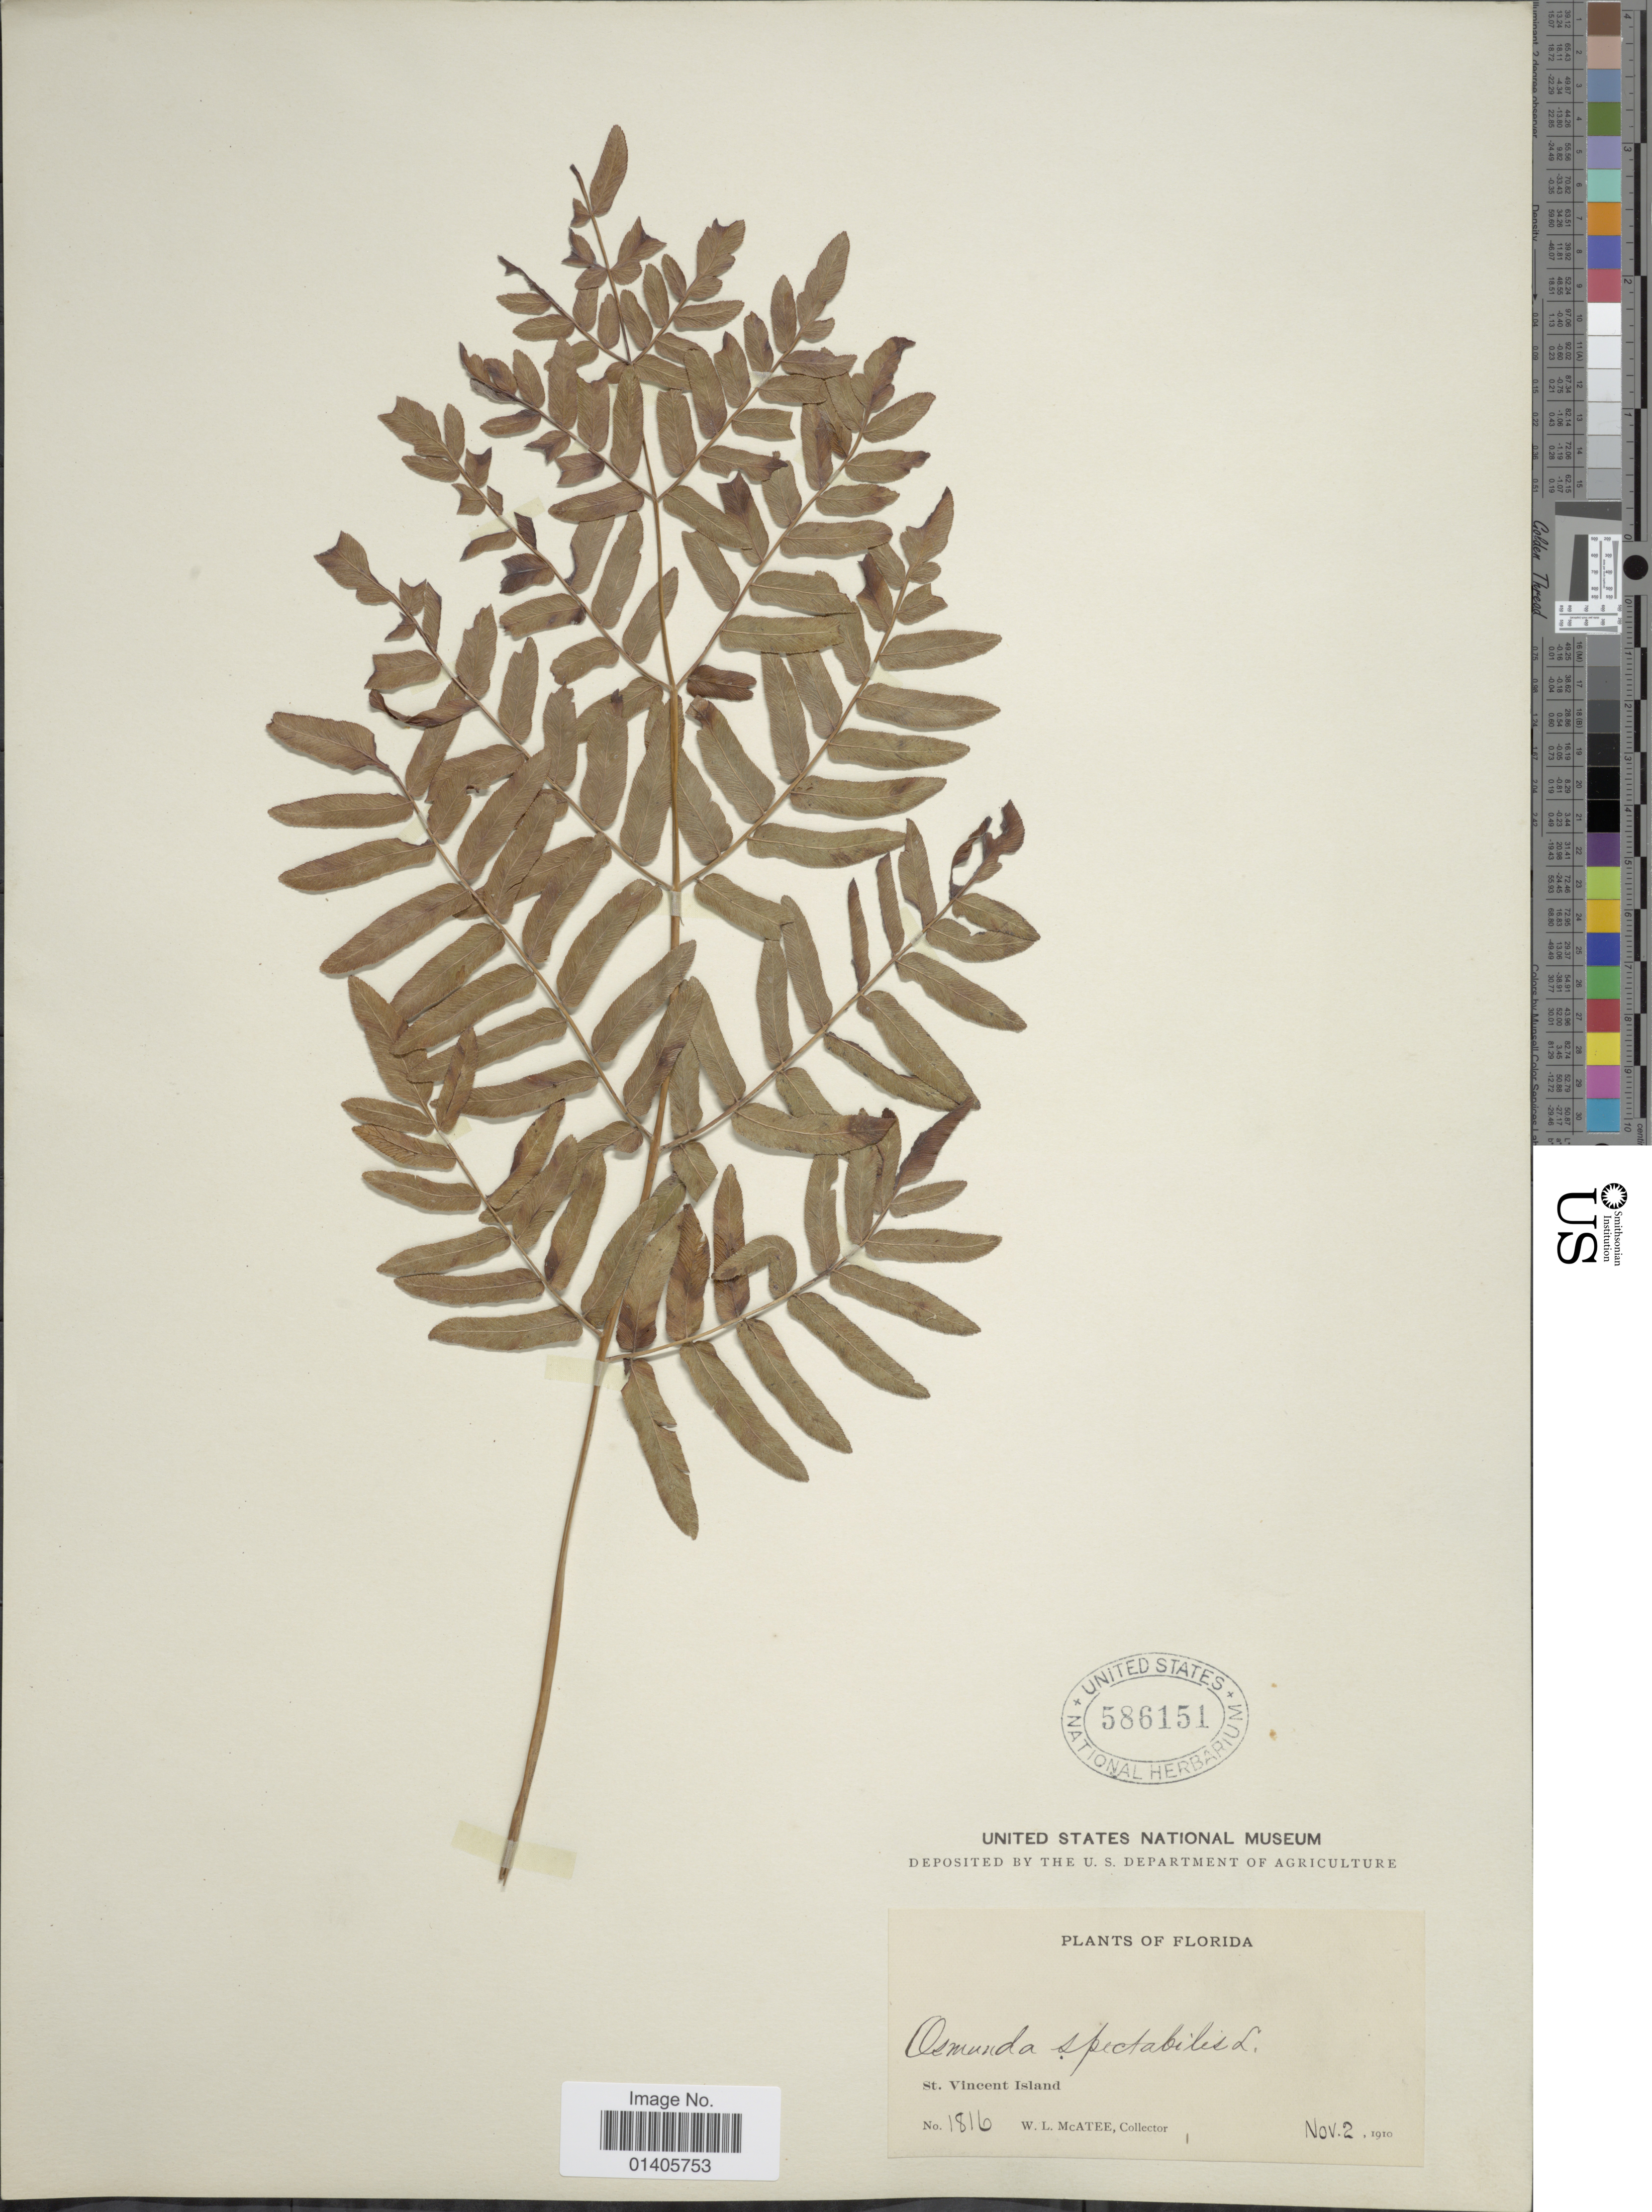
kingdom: Plantae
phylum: Tracheophyta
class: Polypodiopsida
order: Osmundales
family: Osmundaceae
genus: Osmunda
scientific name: Osmunda regalis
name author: L.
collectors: W. McAtee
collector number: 1816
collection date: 1910-11-02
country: United States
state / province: Florida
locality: St Vincent Island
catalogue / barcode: US 586151